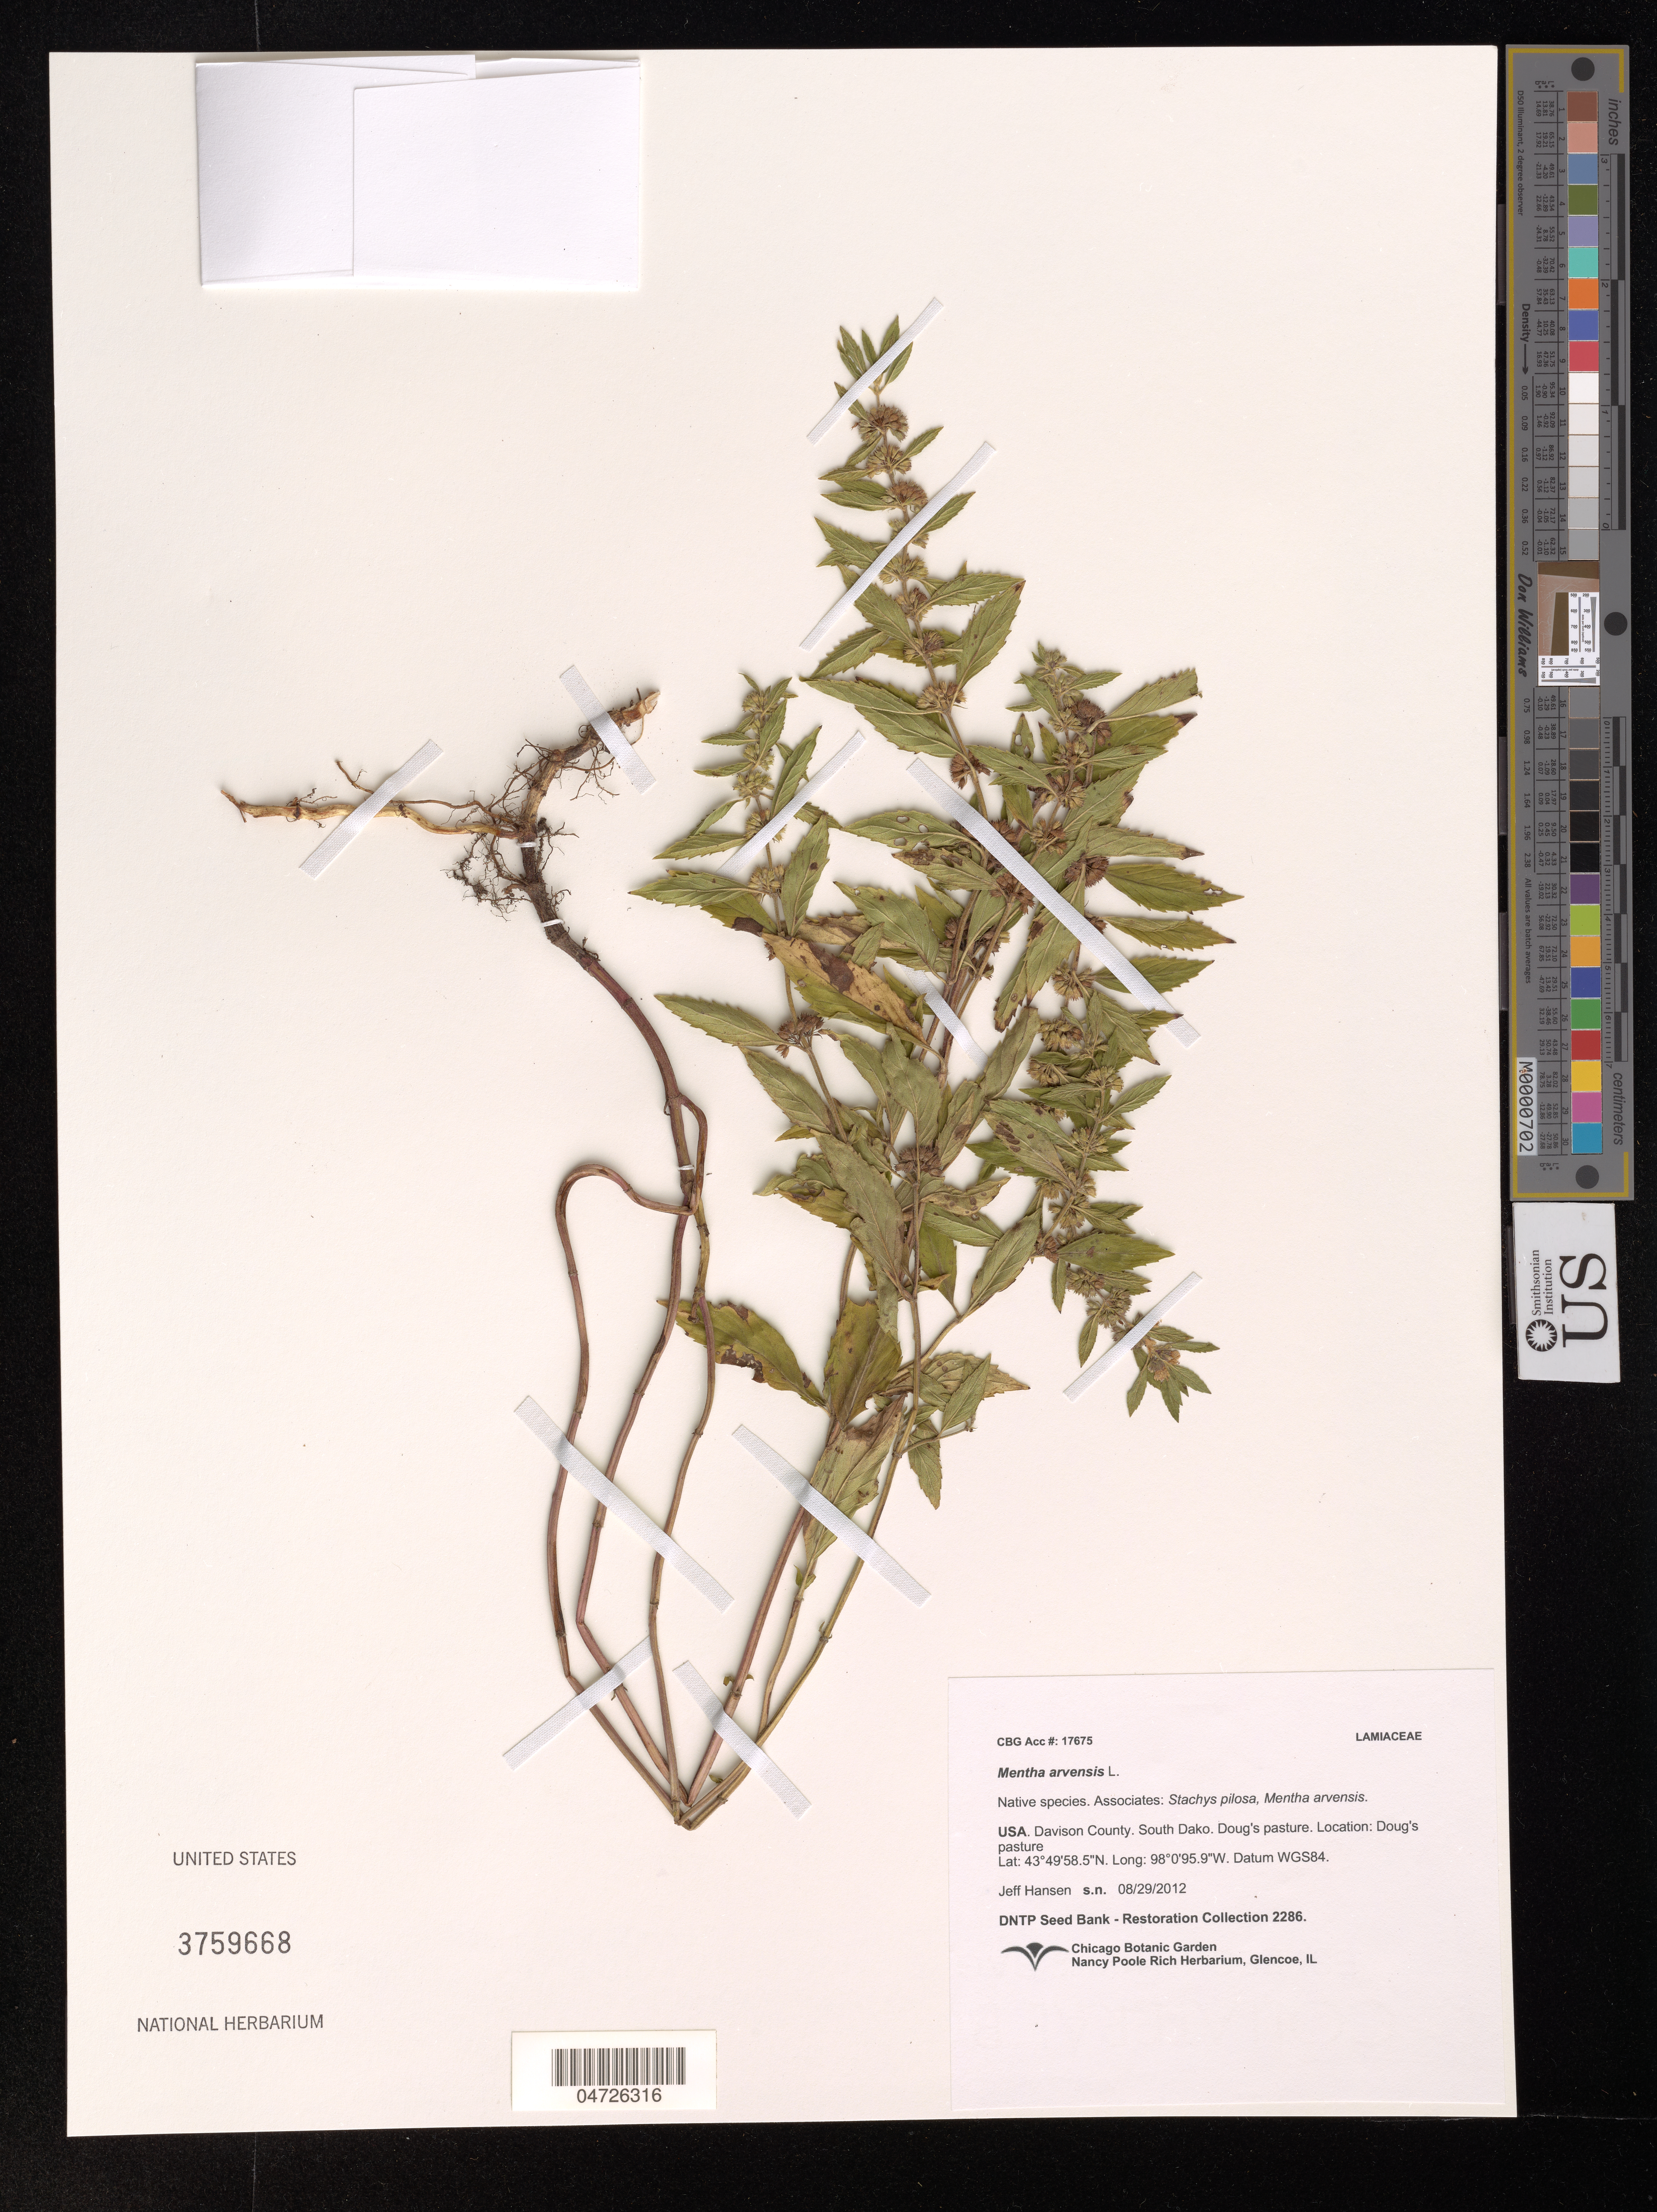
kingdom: Plantae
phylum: Tracheophyta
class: Magnoliopsida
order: Lamiales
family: Lamiaceae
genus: Mentha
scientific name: Mentha arvensis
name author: L.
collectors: J. Hansen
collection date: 2012-08-29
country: United States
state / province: South Dakota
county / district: Davison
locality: Davison County. Doug's pasture. Datum WGS84.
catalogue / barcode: US 3759668